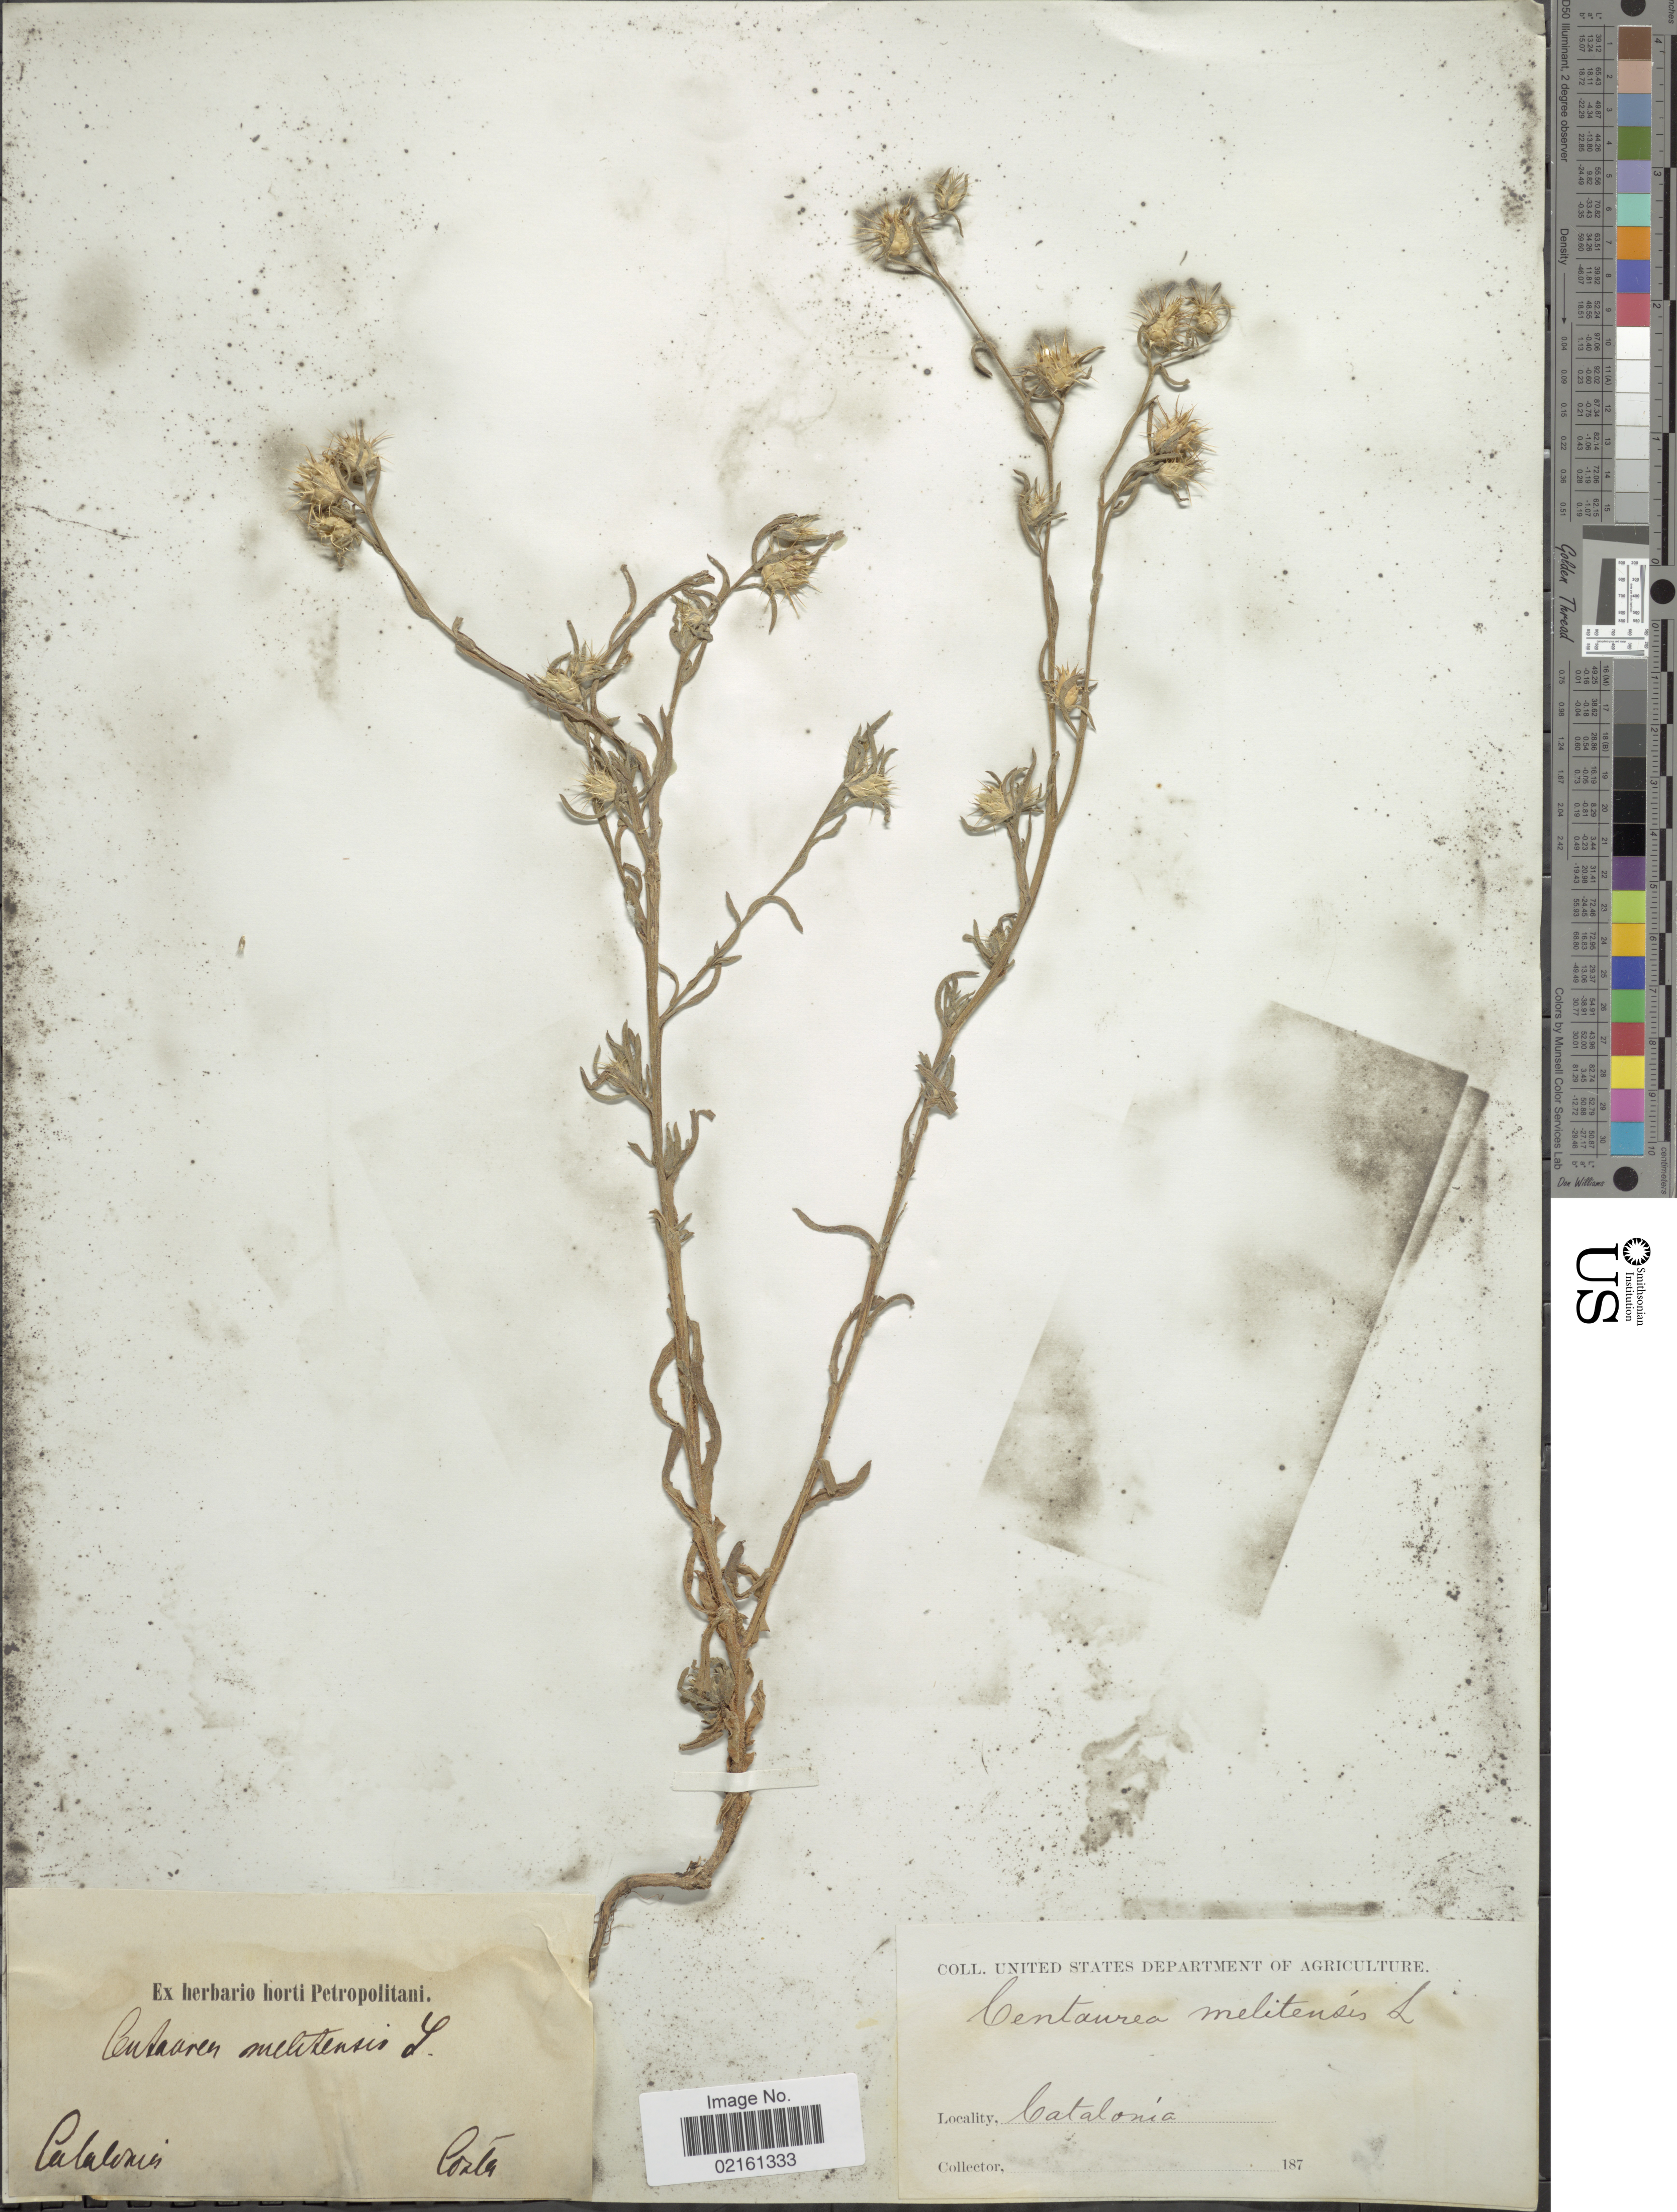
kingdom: Plantae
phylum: Tracheophyta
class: Magnoliopsida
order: Asterales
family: Asteraceae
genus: Centaurea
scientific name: Centaurea melitensis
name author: L.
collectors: -. Costa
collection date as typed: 187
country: Spain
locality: Catalonia